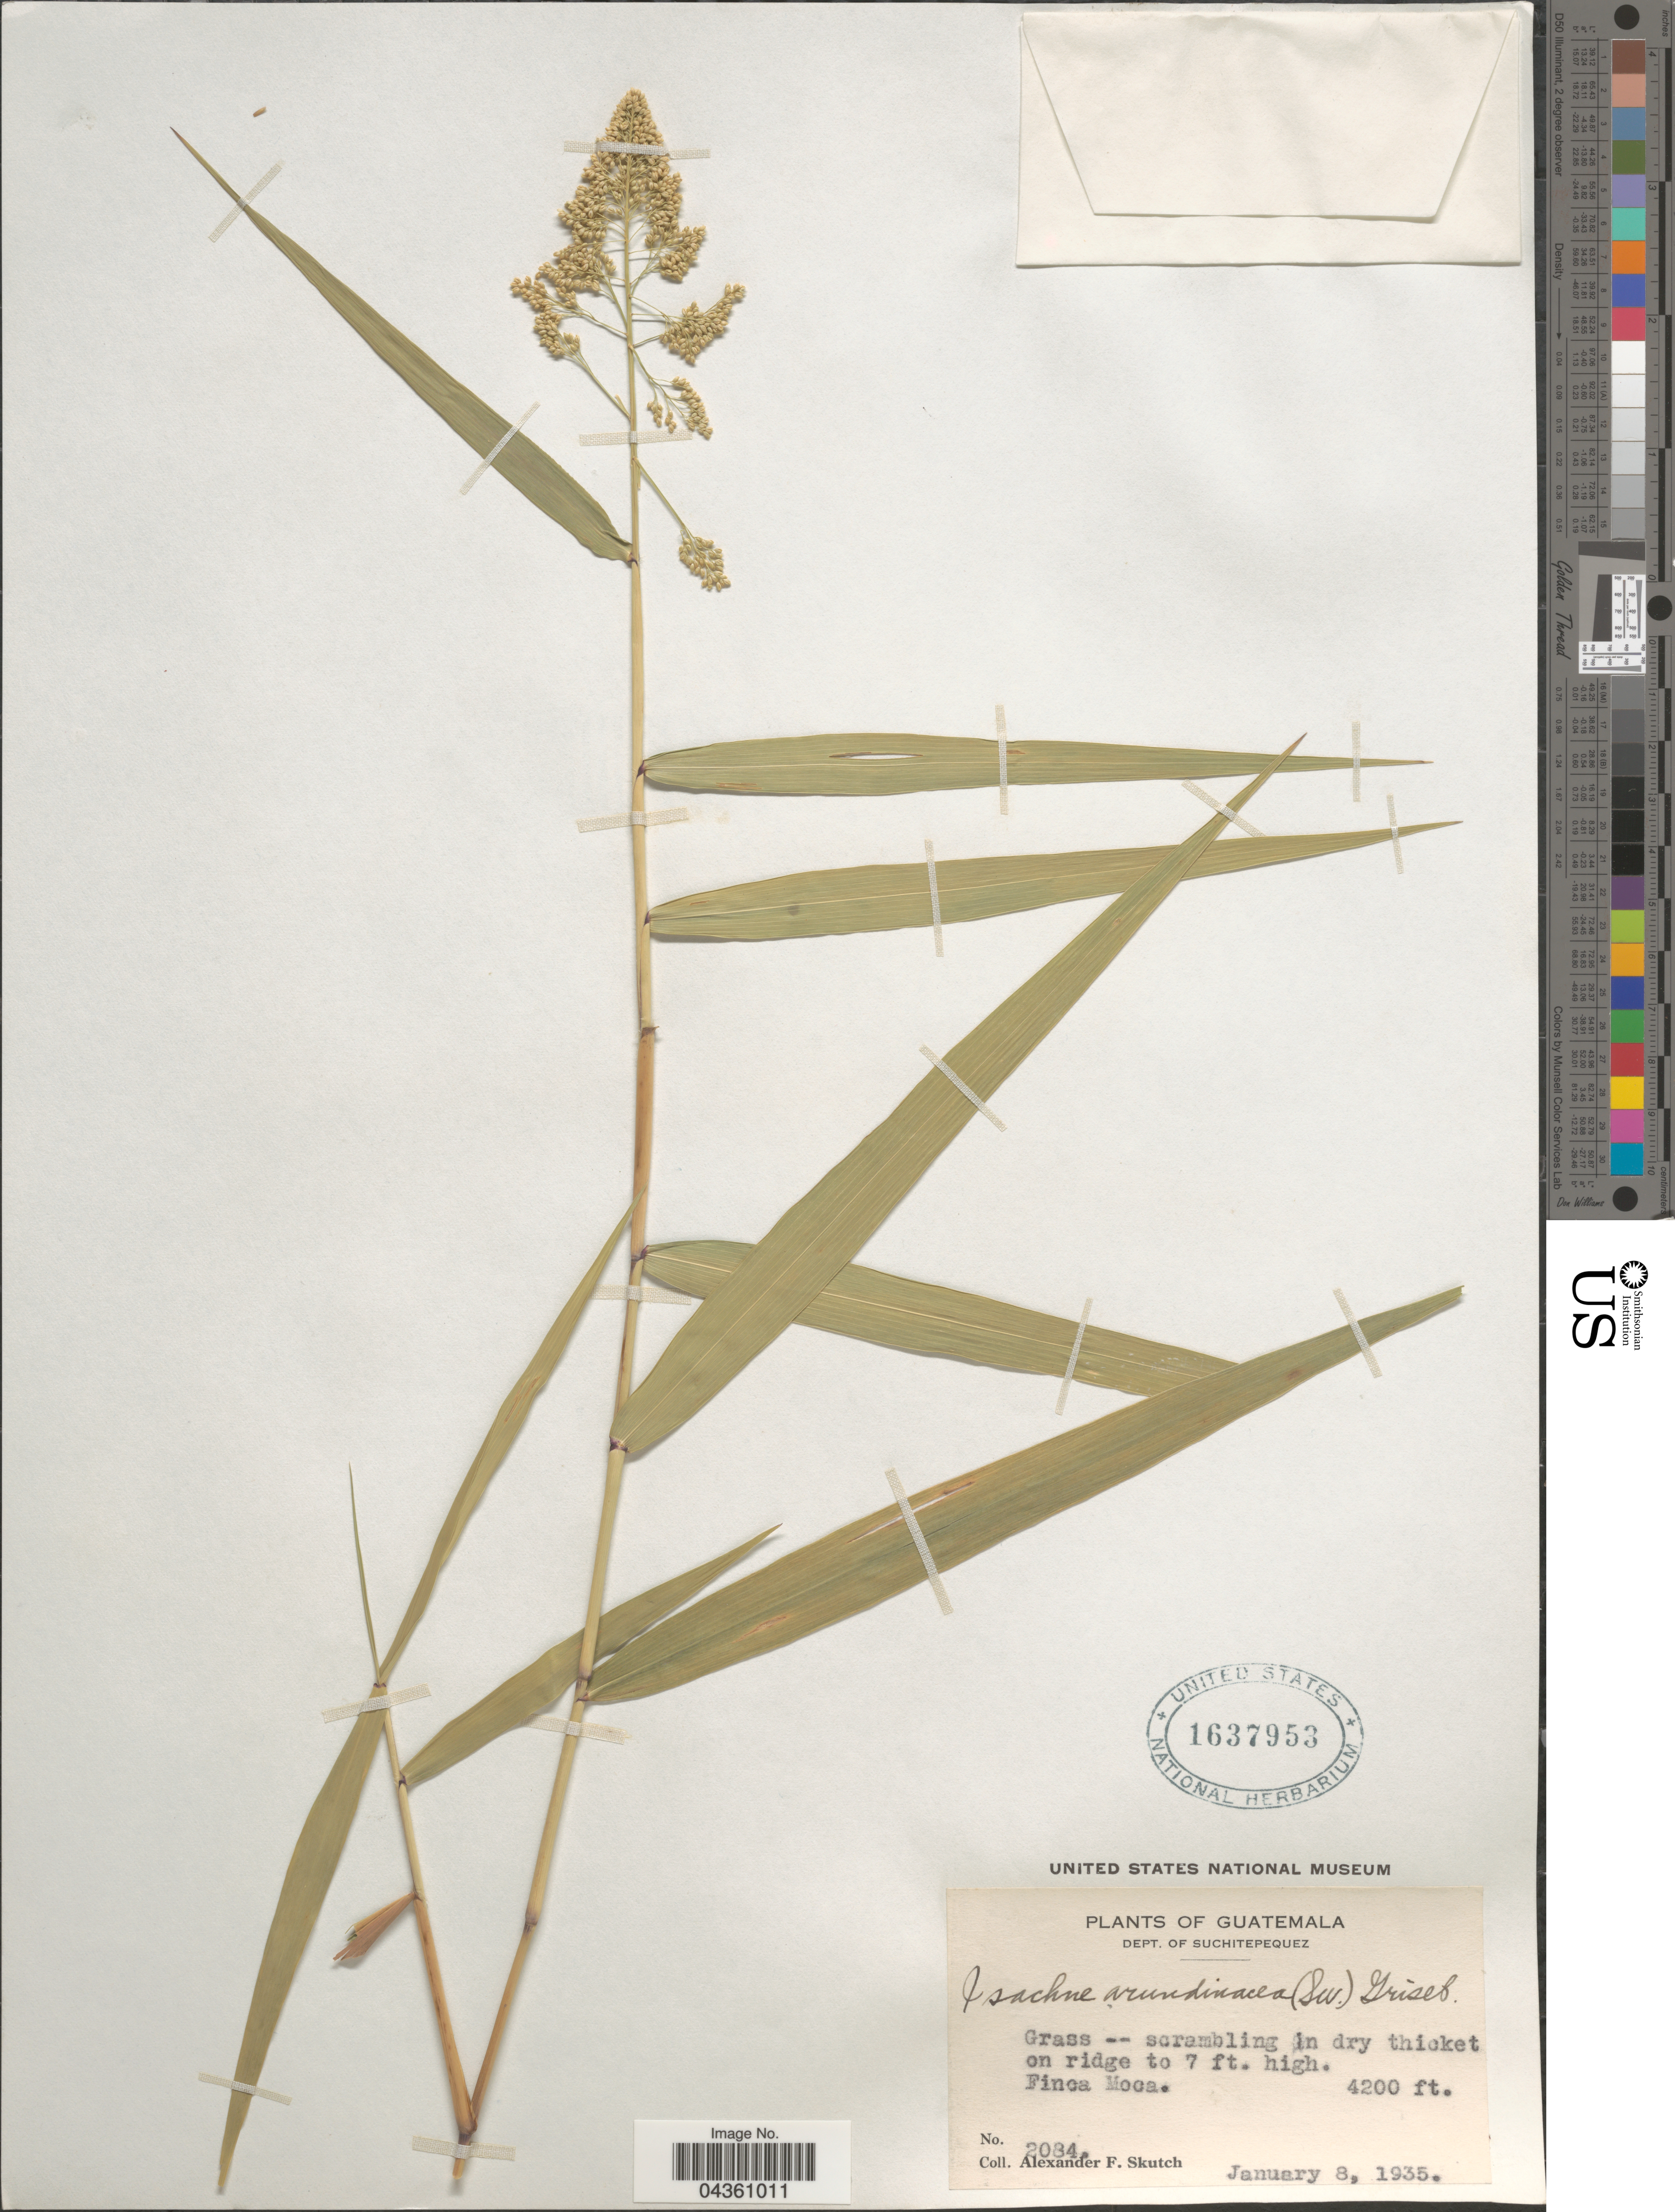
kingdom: Plantae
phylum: Tracheophyta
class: Liliopsida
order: Poales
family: Poaceae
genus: Isachne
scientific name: Isachne arundinacea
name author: (Sw.) Griseb.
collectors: A. F. Skutch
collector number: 2084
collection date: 1935-01-08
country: Guatemala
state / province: Suchitepequez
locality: Dept. of Suchitepequez. Finca Moca.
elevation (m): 1280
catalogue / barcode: US 1637953